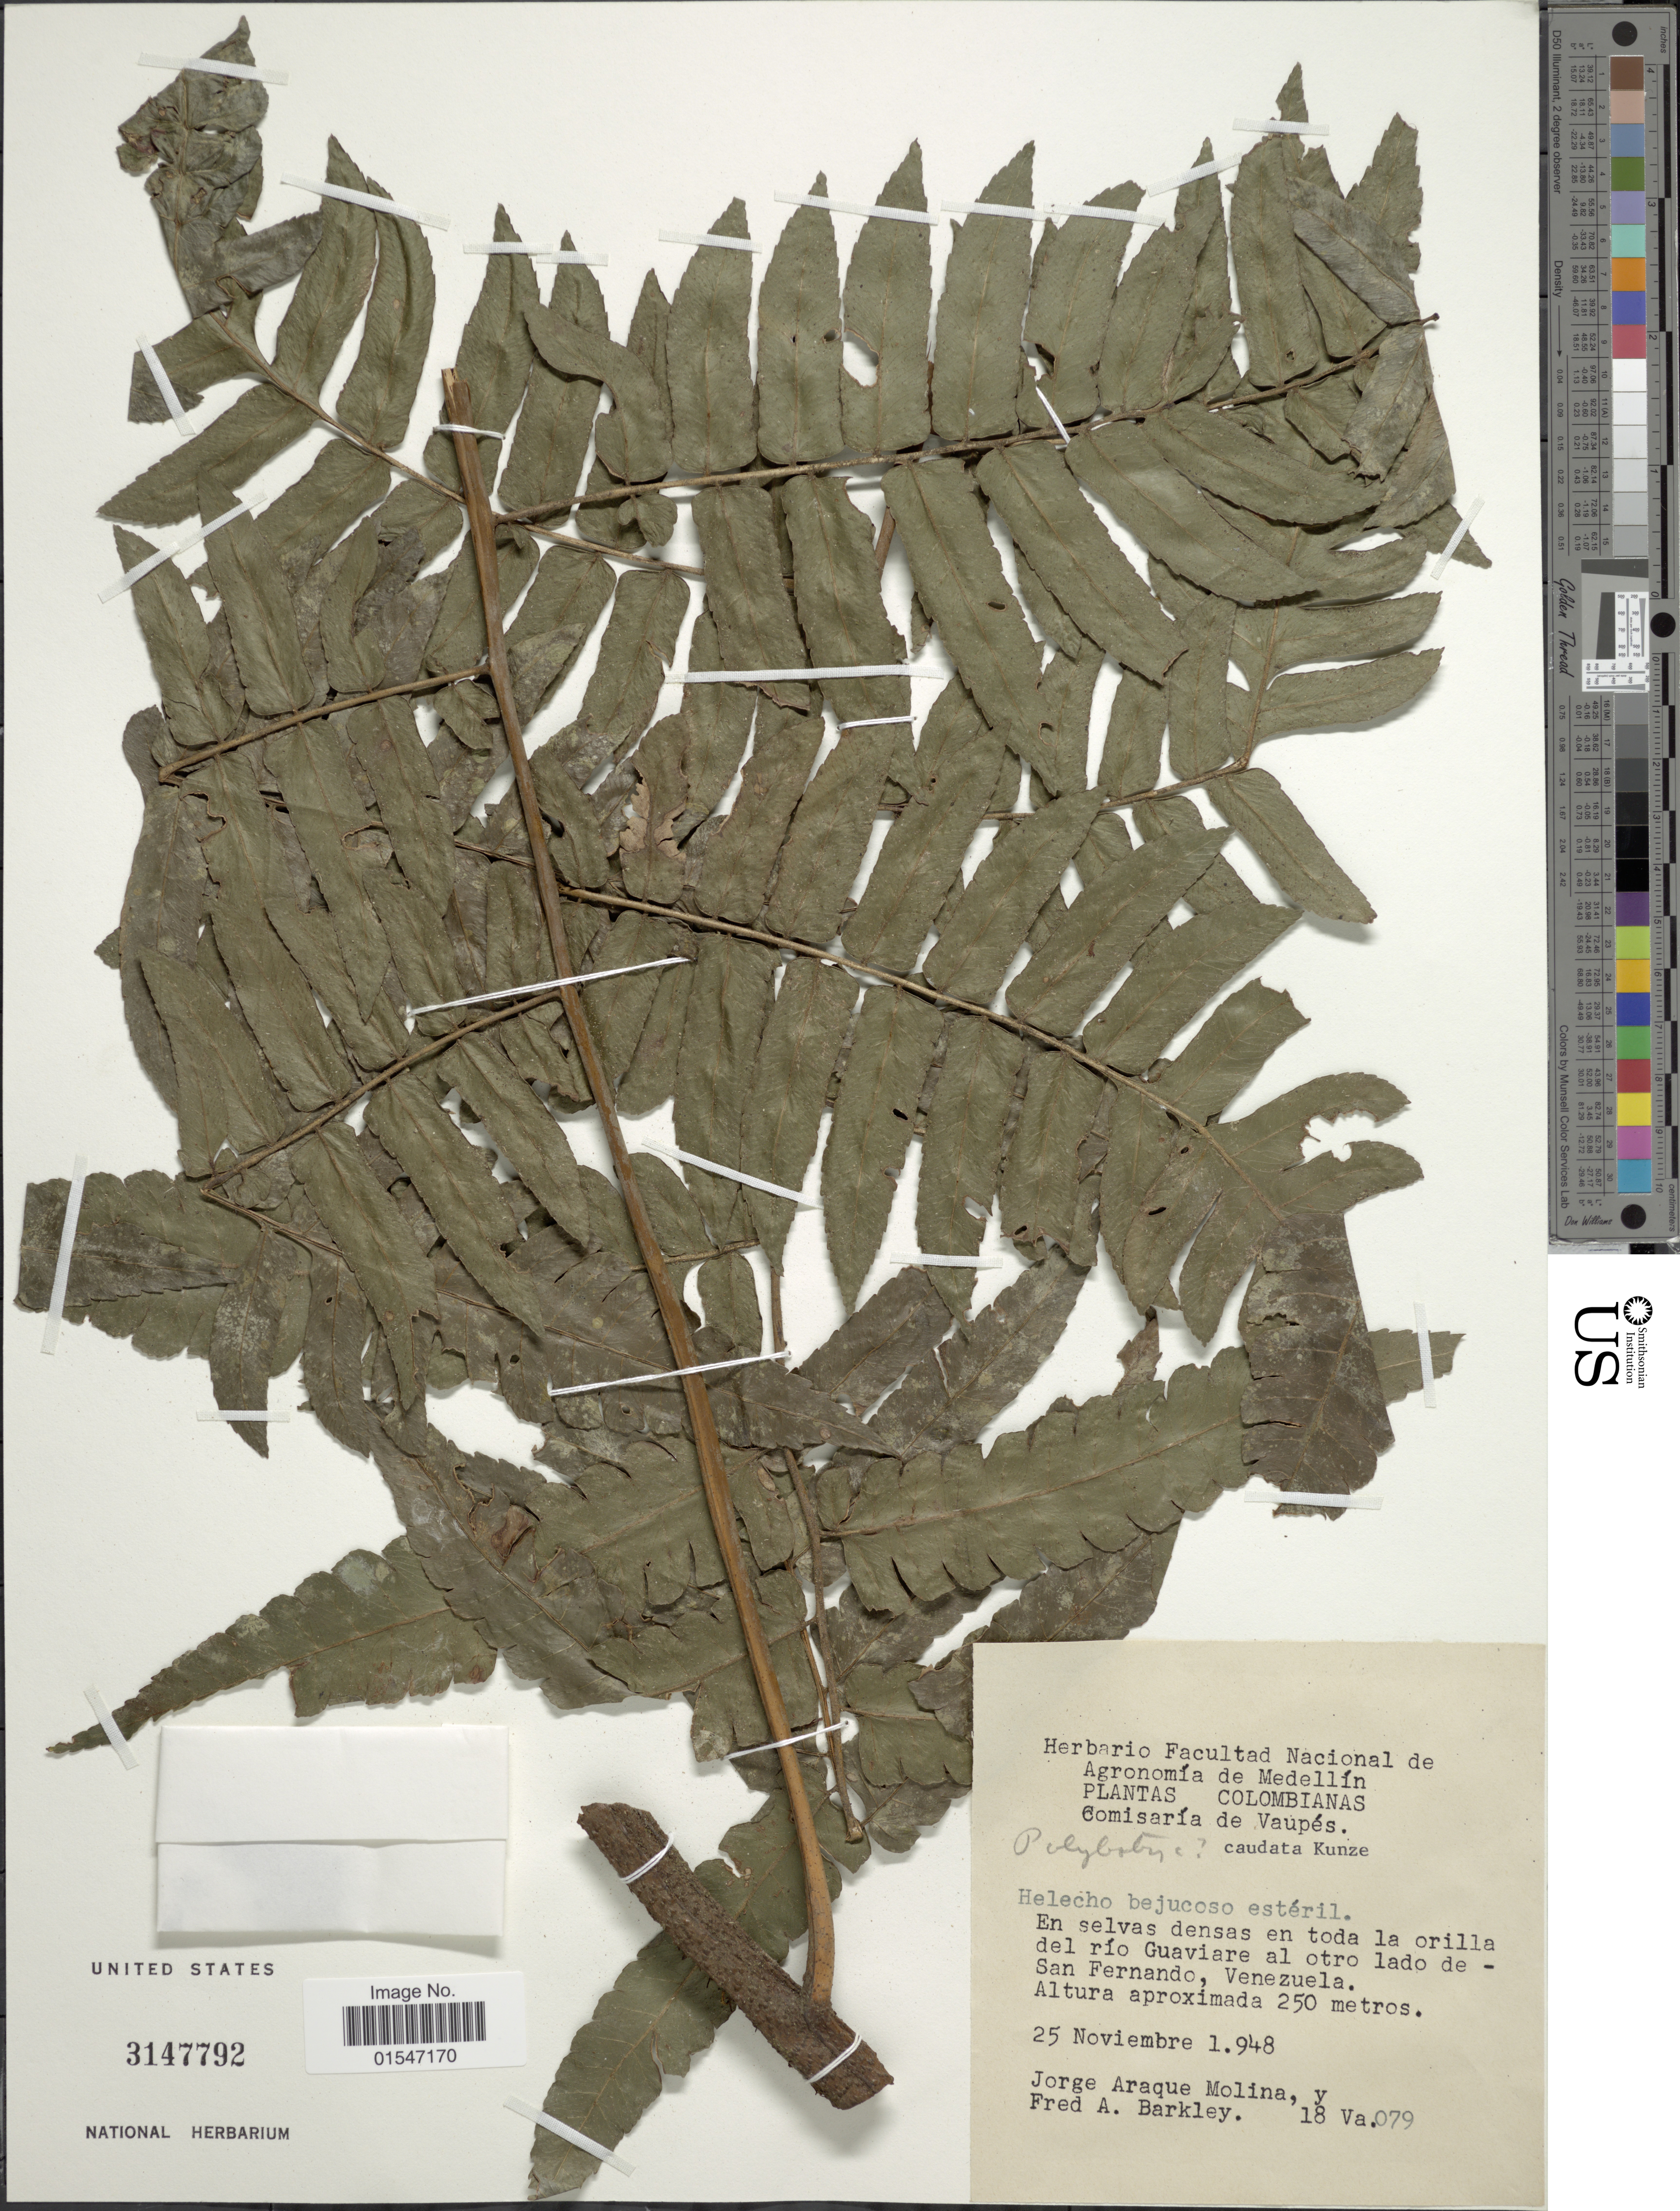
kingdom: Plantae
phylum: Tracheophyta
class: Polypodiopsida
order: Polypodiales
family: Dryopteridaceae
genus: Polybotrya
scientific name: Polybotrya caudata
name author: Kunze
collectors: J. Araque Molina & F. A. Barkley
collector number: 18Va079*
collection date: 1948-11-25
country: Colombia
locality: Colombianas, Comisaria de Vaupes. En selvas densas em toda la orilla del rio Guaviare al otro lado de San Fernando, Venezuela.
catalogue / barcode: US 3147792